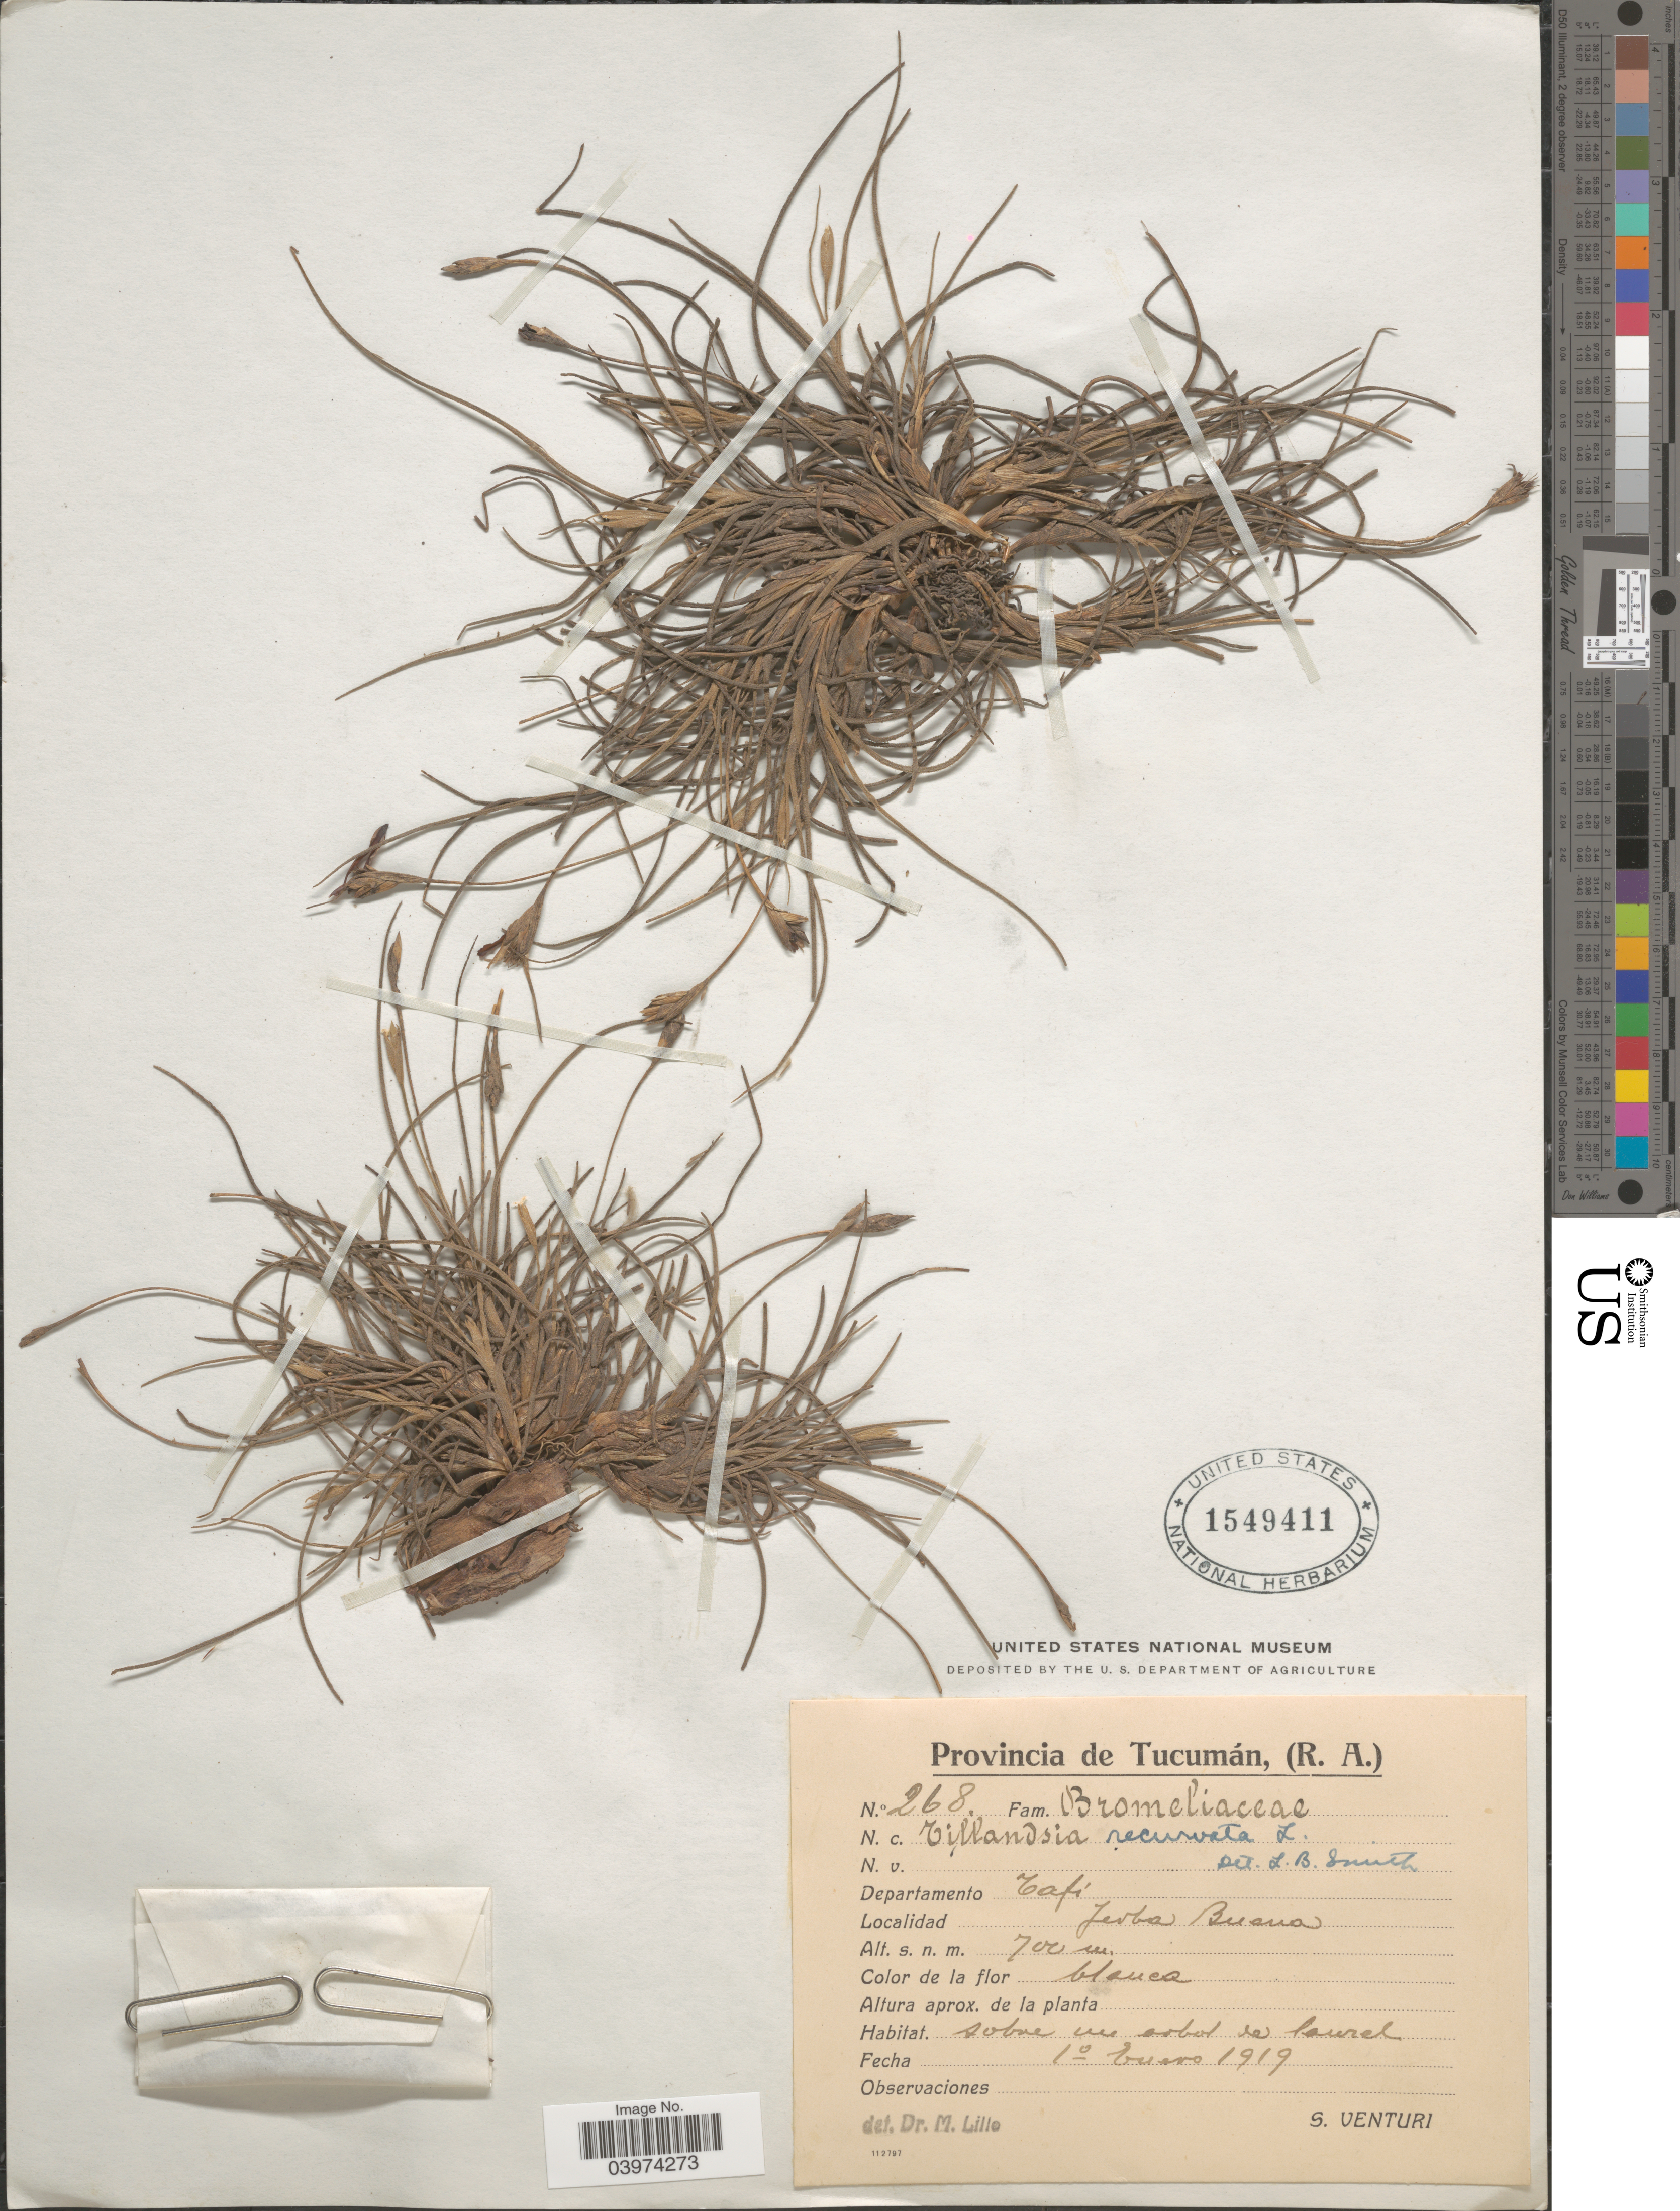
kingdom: Plantae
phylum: Tracheophyta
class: Liliopsida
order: Poales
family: Bromeliaceae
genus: Tillandsia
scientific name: Tillandsia recurvata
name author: L.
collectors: S. Venturi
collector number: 268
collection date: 1919-01-01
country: Argentina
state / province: Tucuman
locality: Departamento Tafi. Yerba Buena.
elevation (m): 700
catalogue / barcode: US 1549411